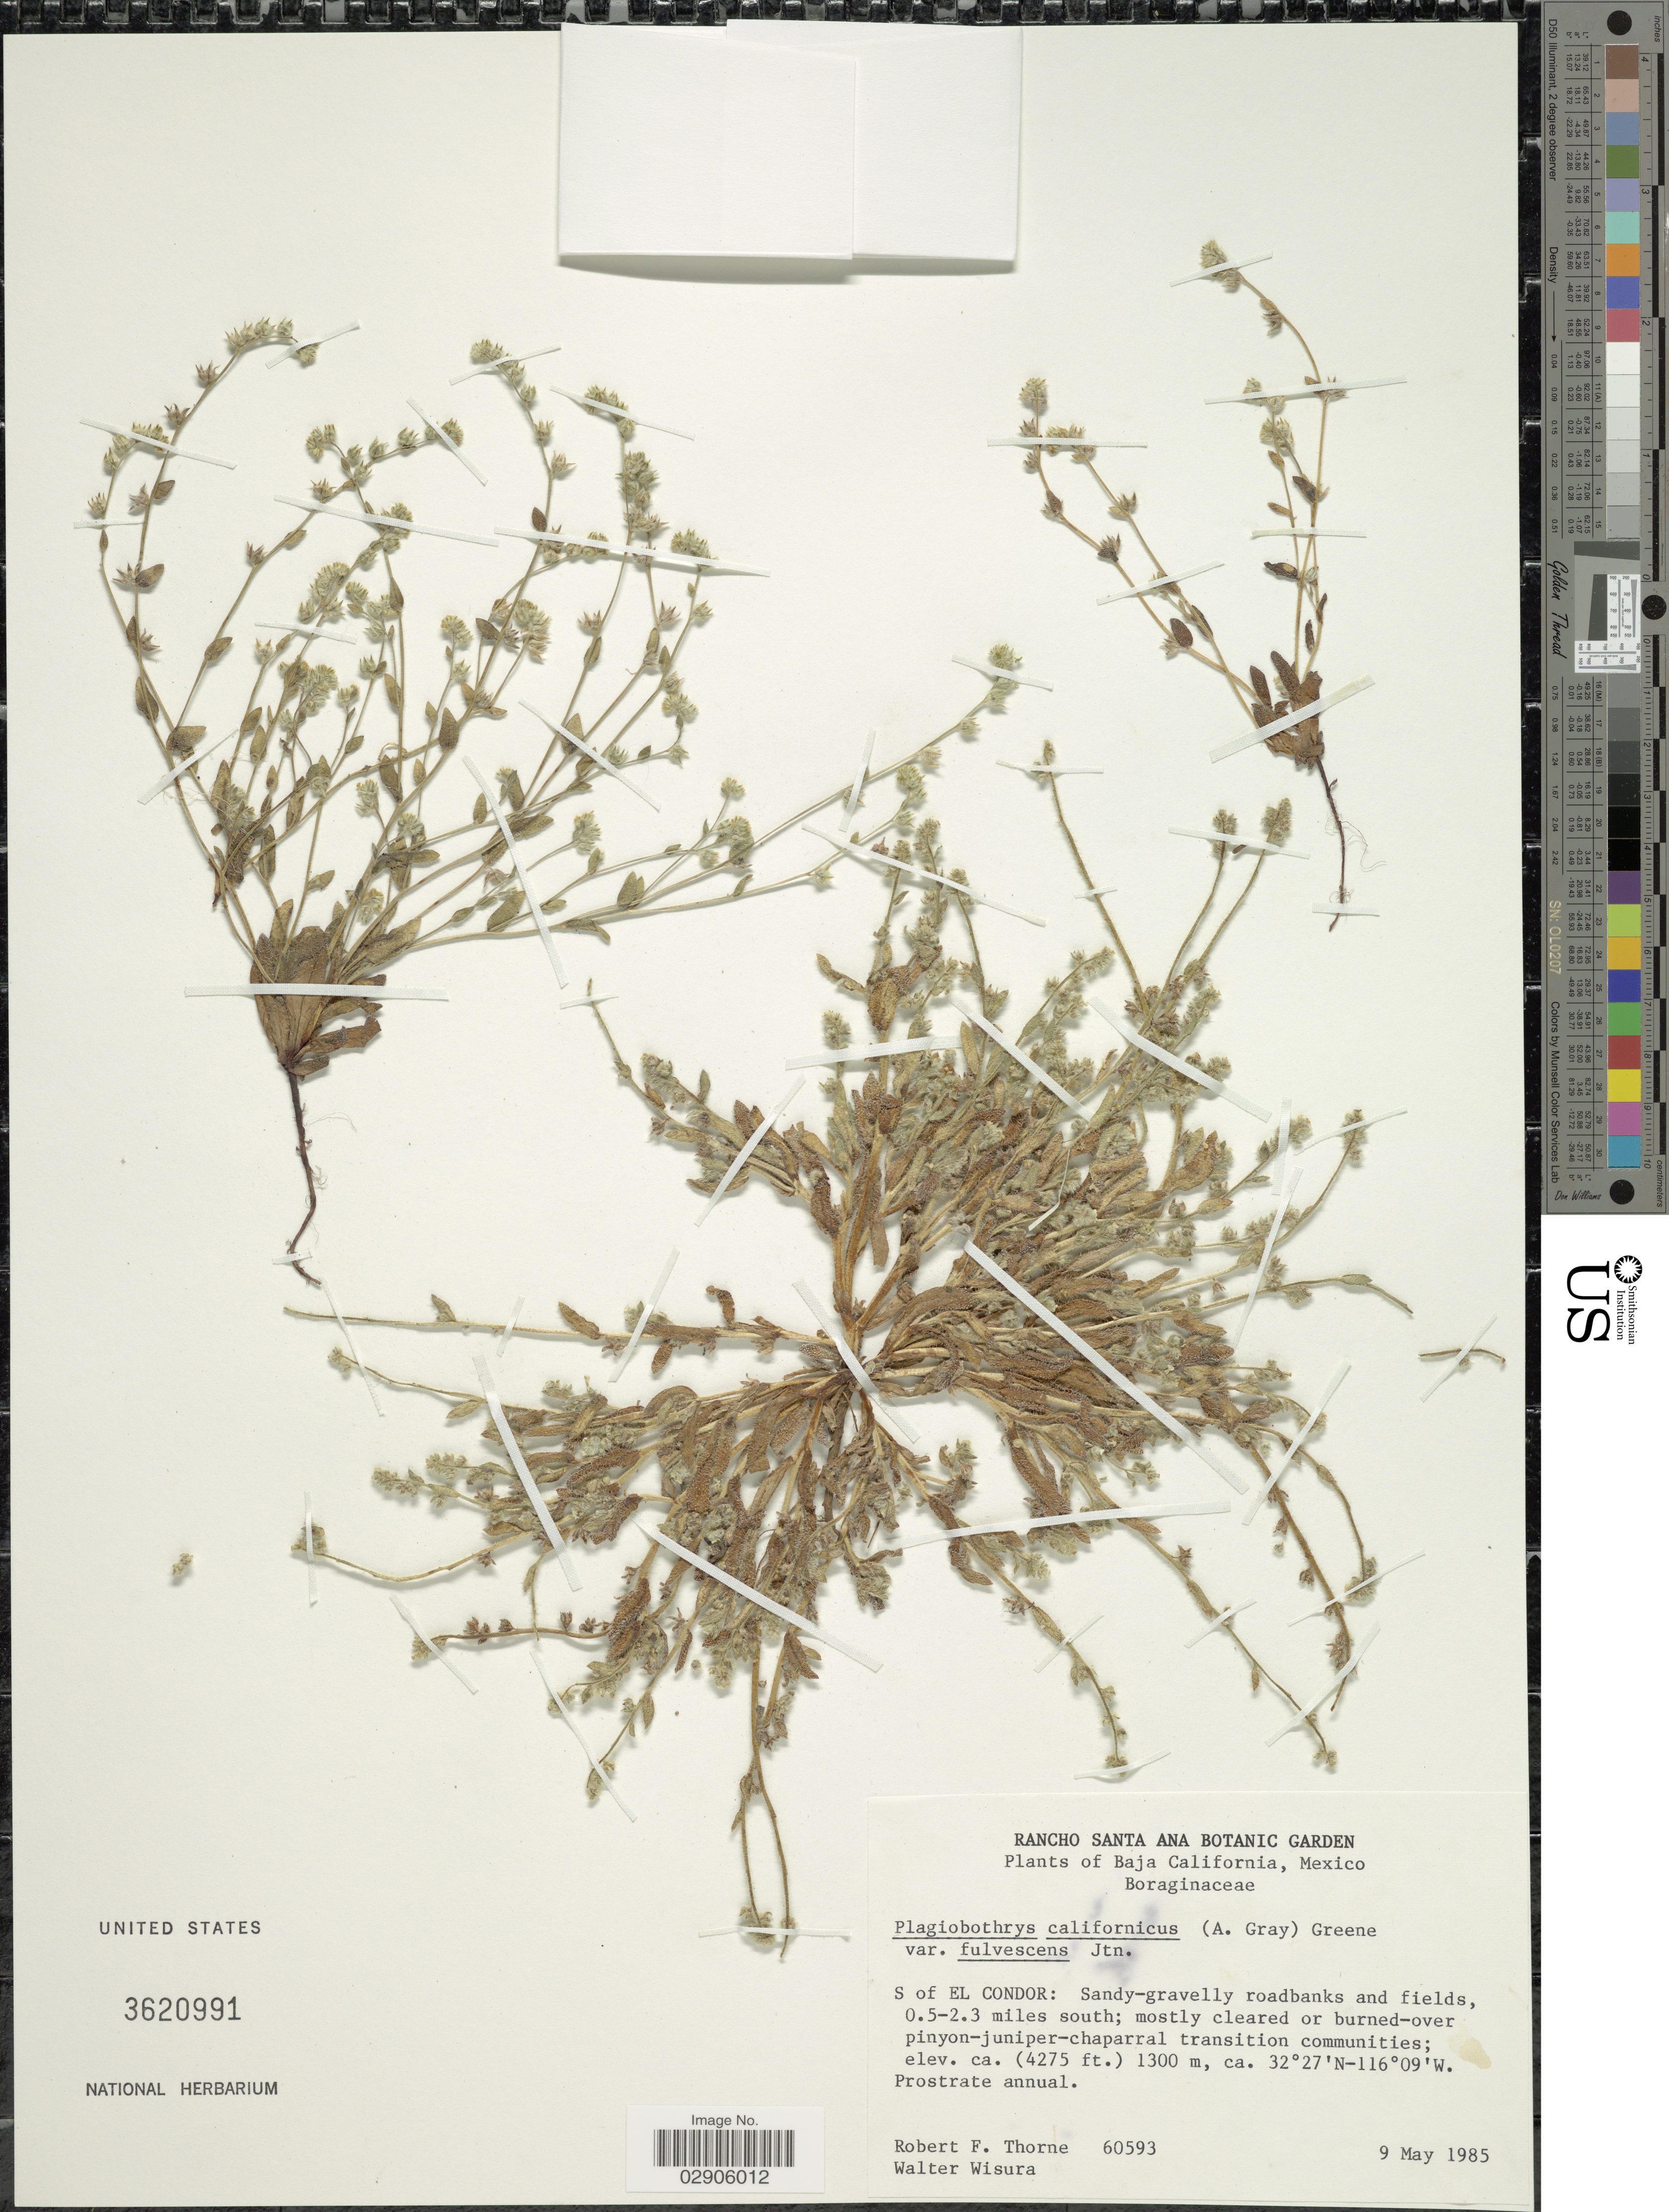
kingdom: Plantae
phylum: Tracheophyta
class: Magnoliopsida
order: Boraginales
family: Boraginaceae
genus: Plagiobothrys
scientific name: Plagiobothrys californicus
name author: (A. Gray) Greene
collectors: R. F. Thorne & W. Wisura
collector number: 60593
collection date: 1985-05-09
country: Mexico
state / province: Baja California Norte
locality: S of El Condor: Sandy-gravelly roadbanks and fields, 0.5-2.3 miles south.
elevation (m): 1300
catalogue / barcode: US 3620991